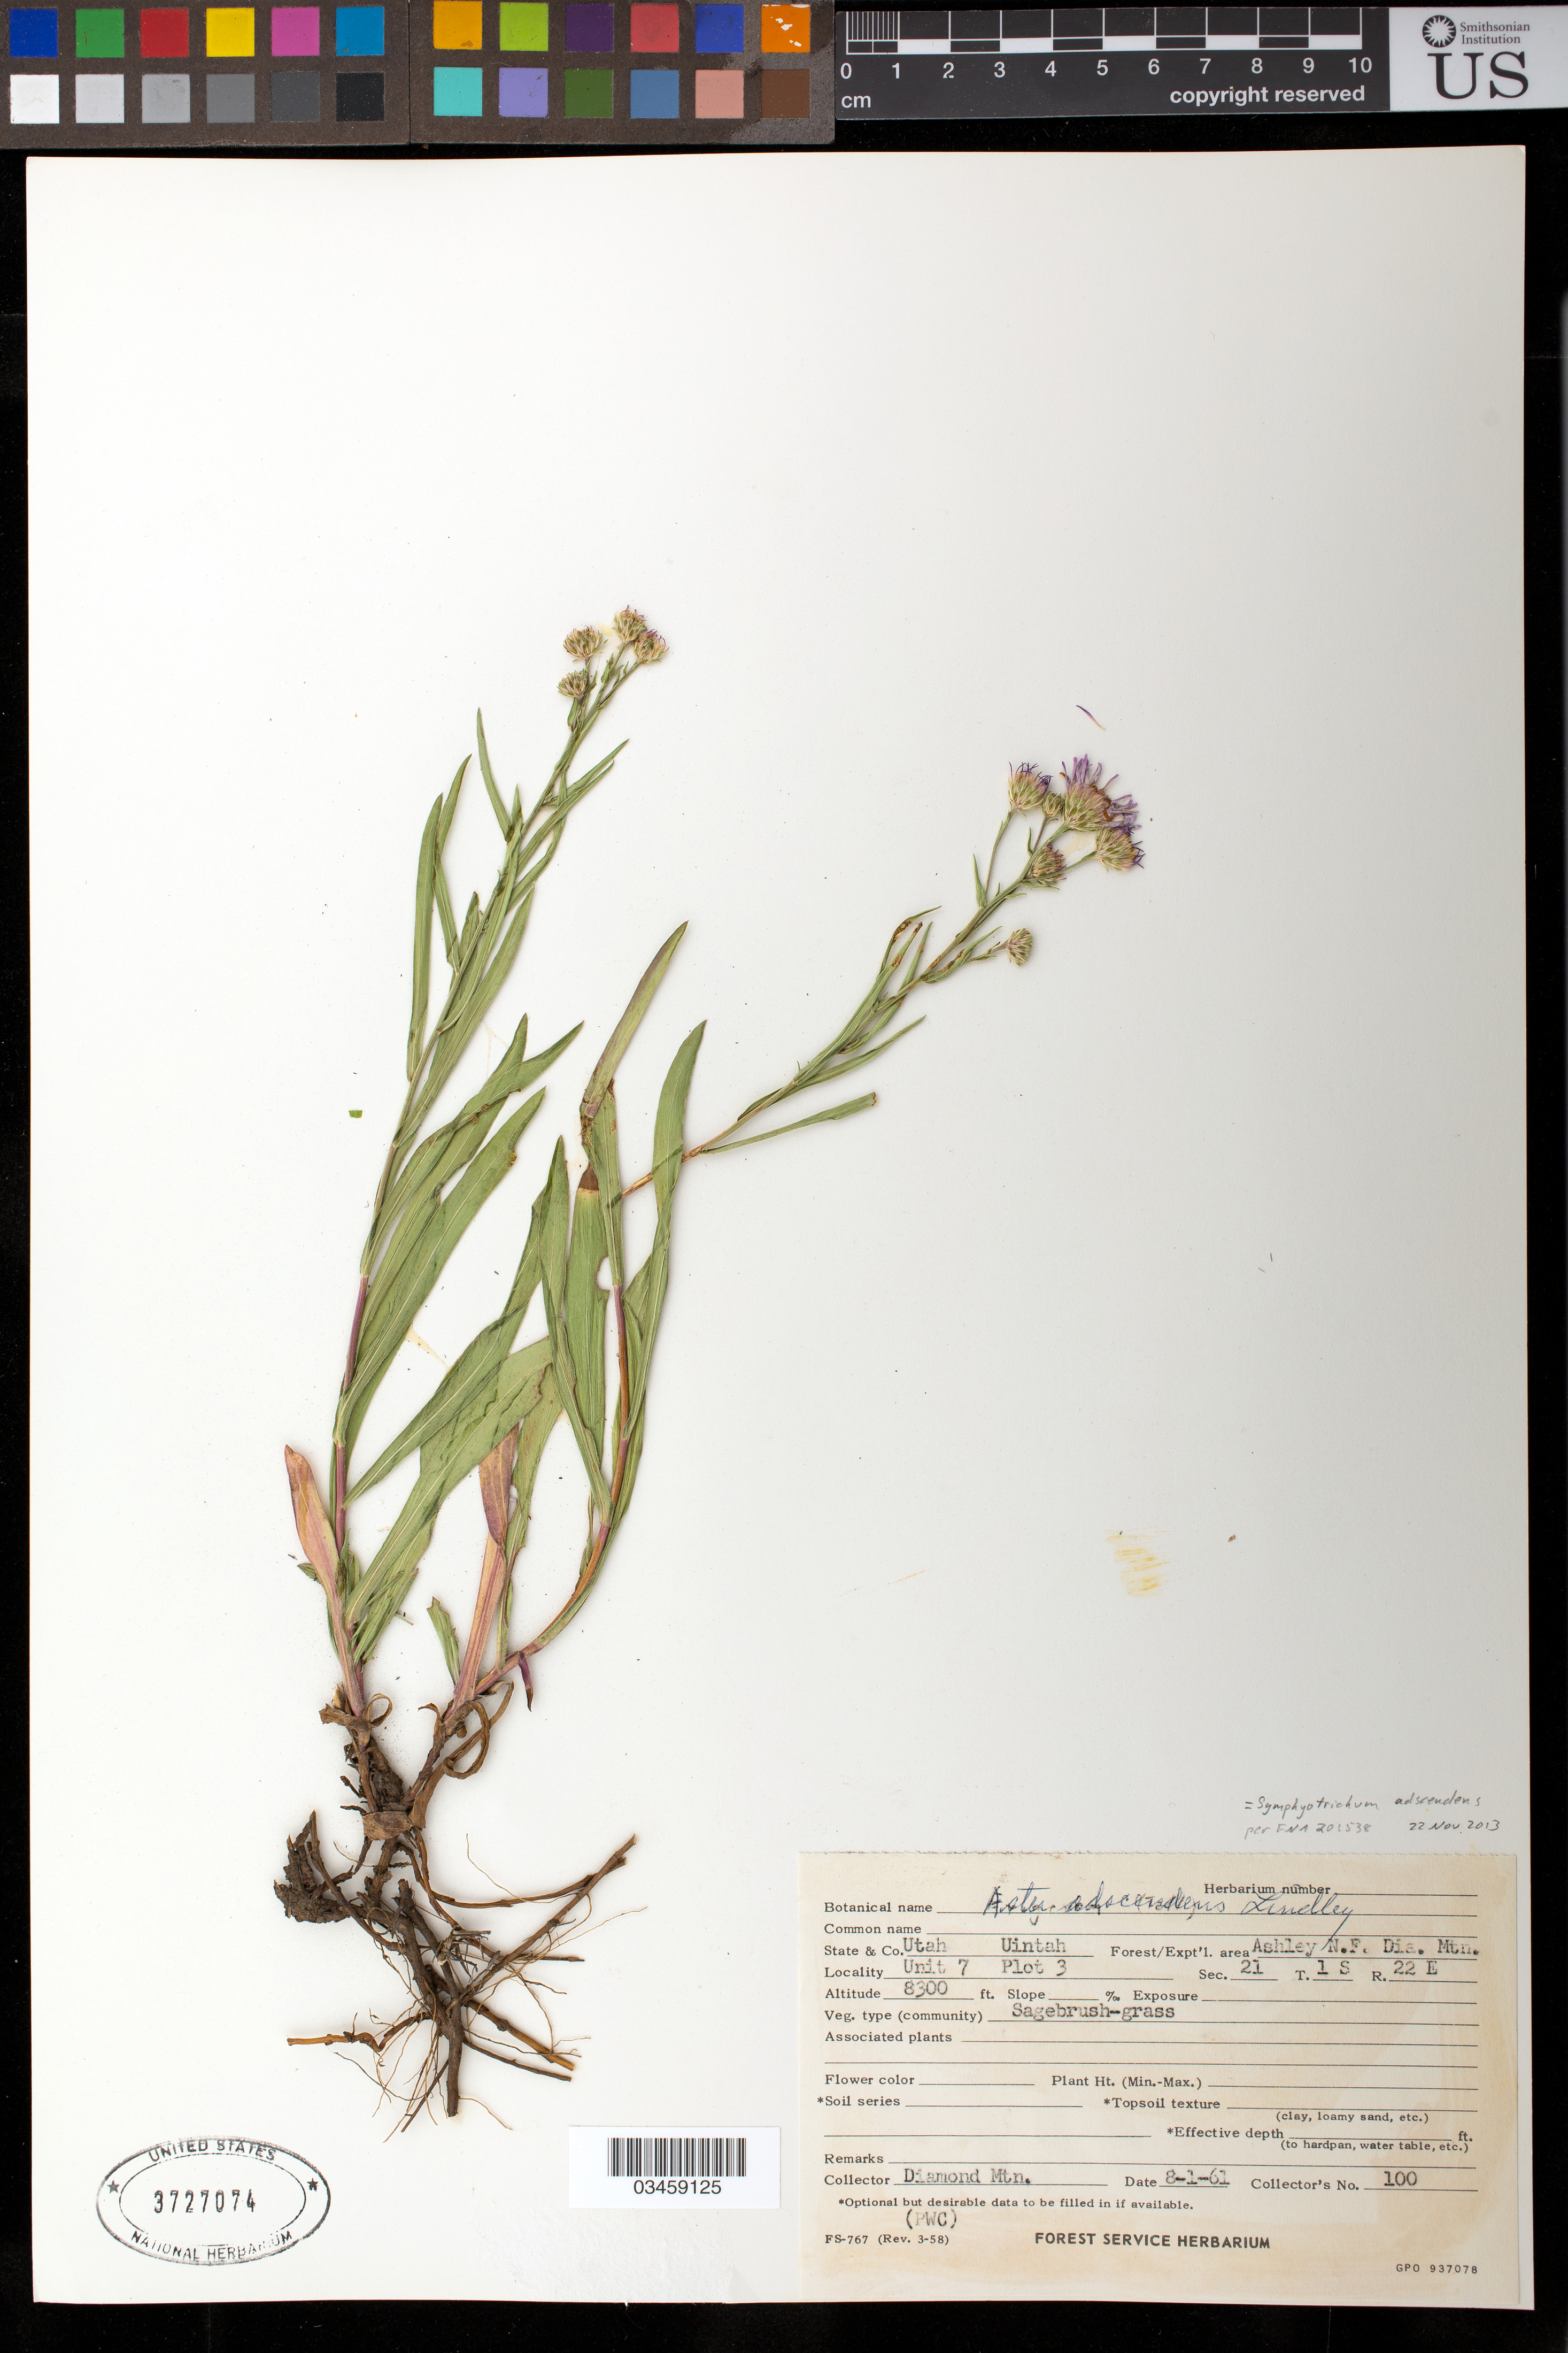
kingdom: Plantae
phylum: Tracheophyta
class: Magnoliopsida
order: Asterales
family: Asteraceae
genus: Symphyotrichum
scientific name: Symphyotrichum ascendens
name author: (Lindl.) G.L. Nesom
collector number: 100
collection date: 1961-08-01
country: United States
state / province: Utah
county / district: Unitah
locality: Ashley N. F., Diamond Mtn, Unit 7, Plot 3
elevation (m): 8300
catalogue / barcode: US 3727074